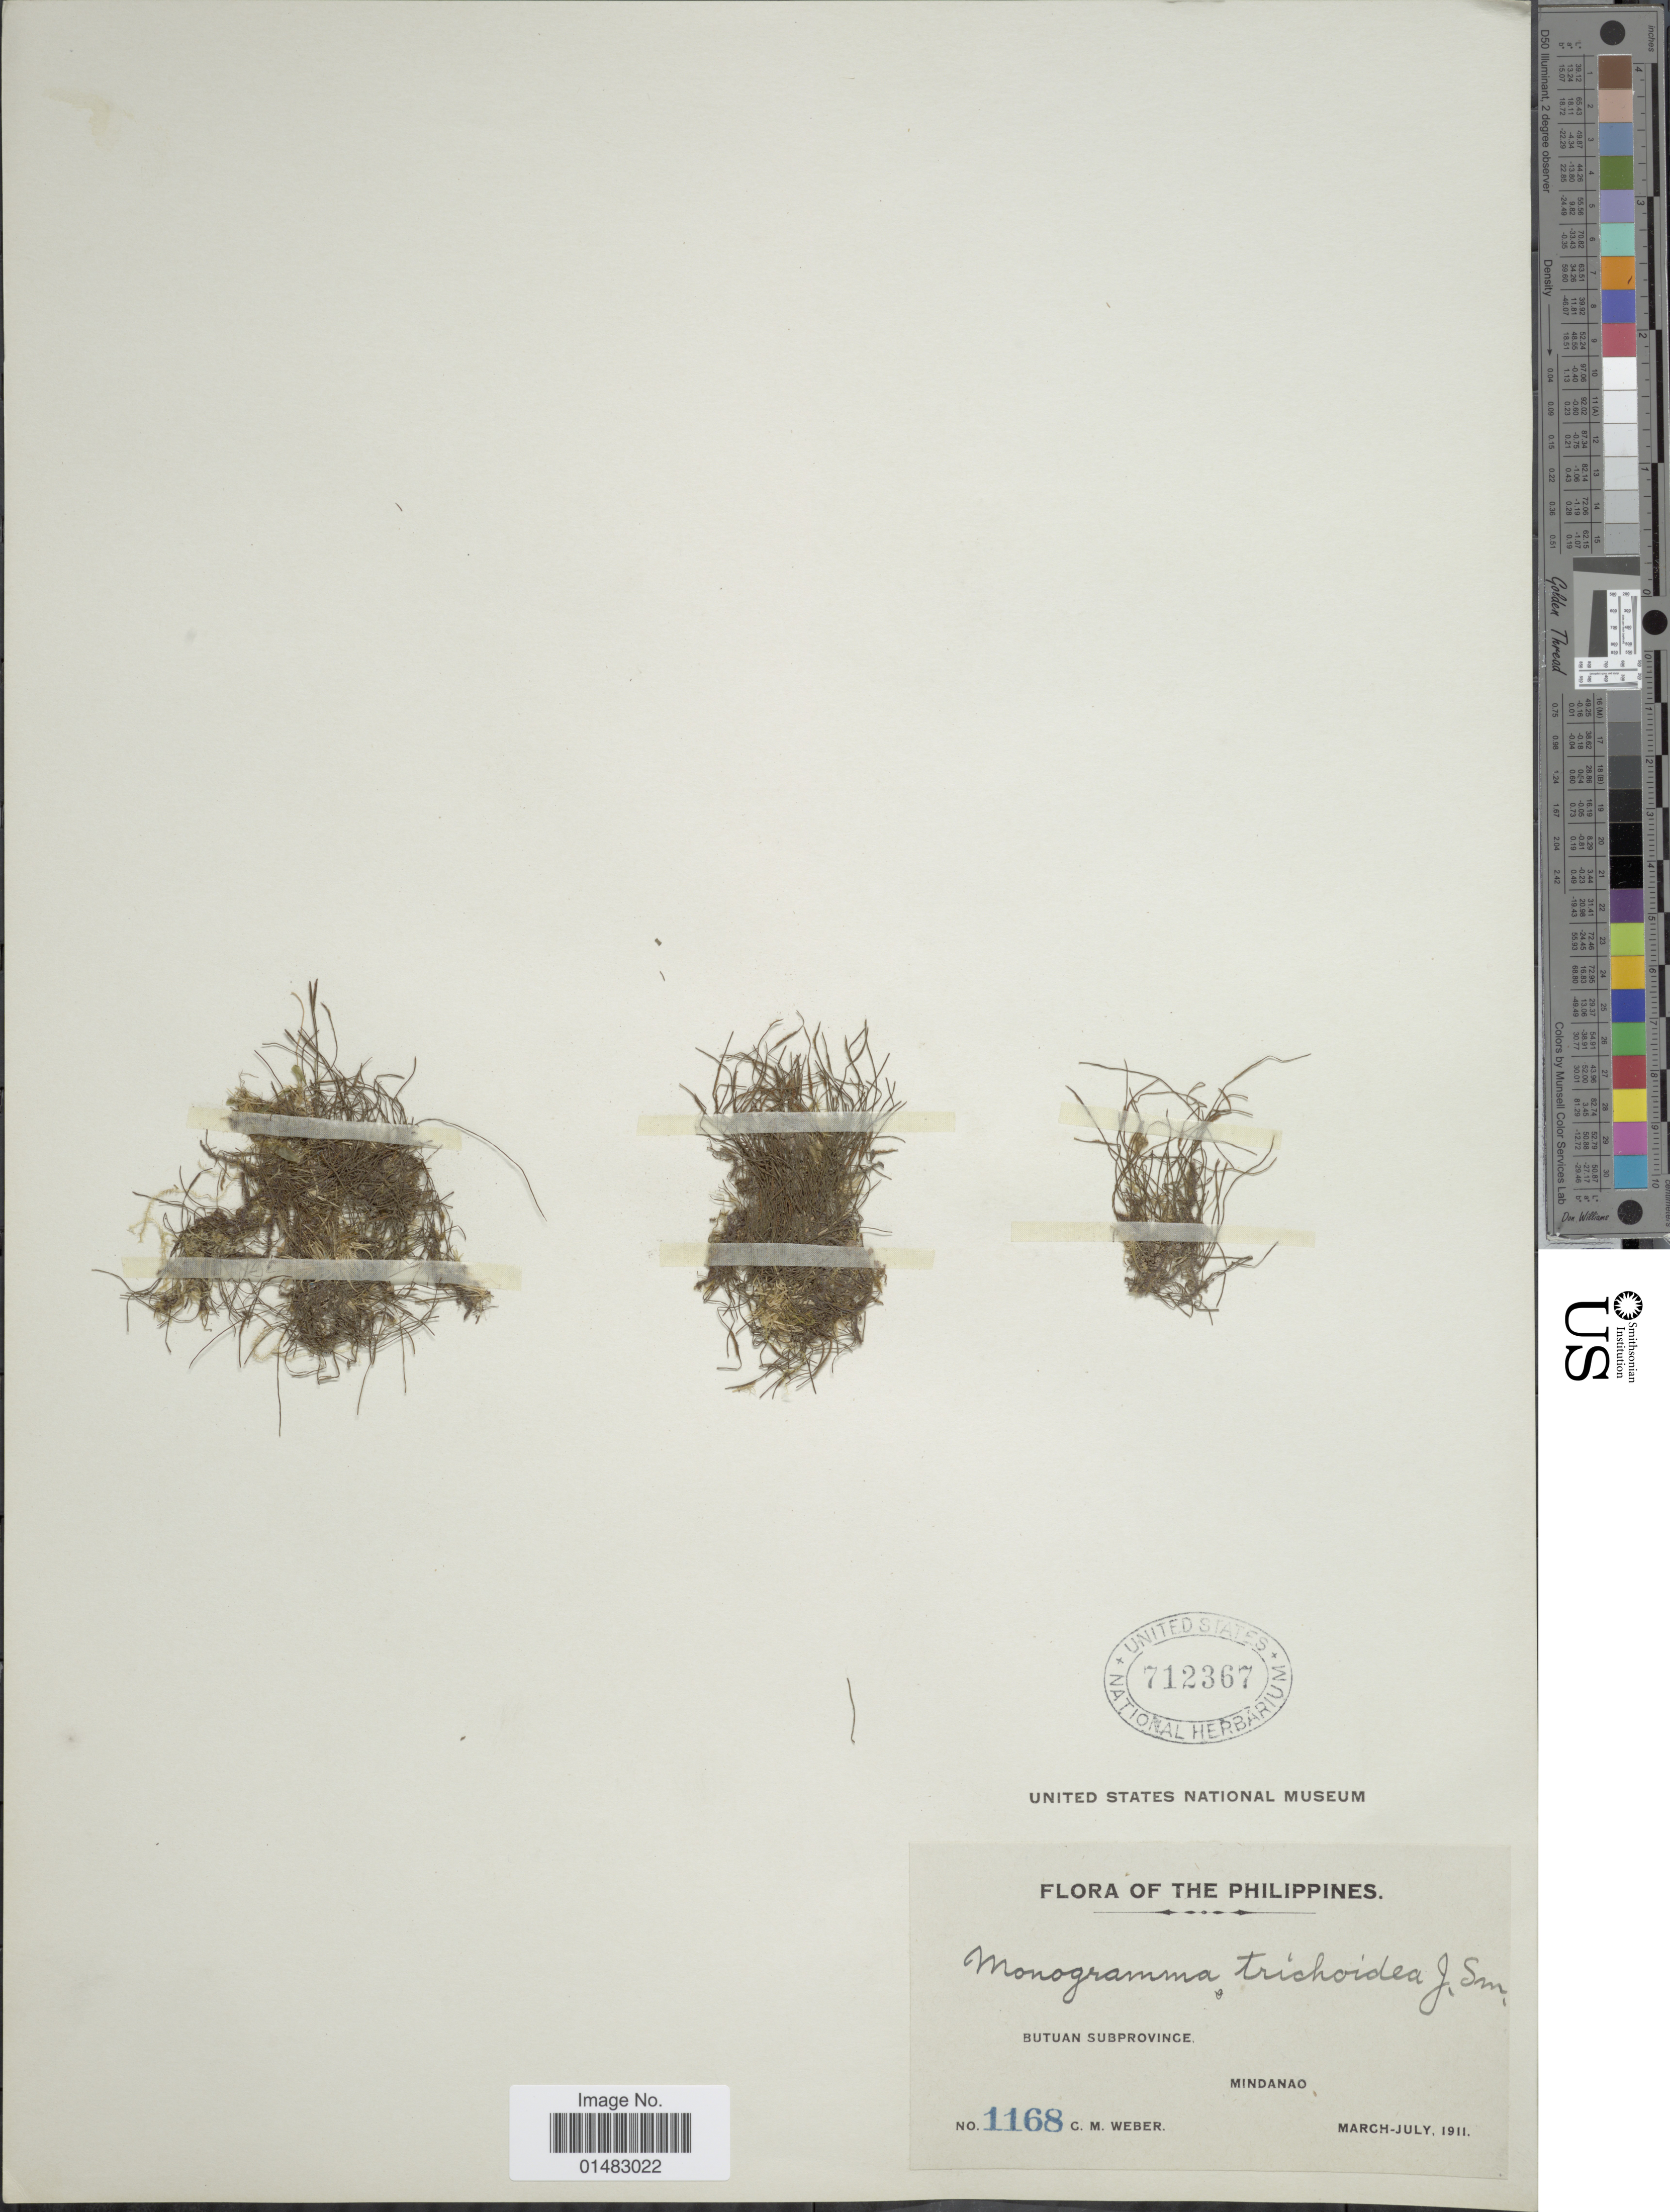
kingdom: Plantae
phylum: Tracheophyta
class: Polypodiopsida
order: Polypodiales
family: Pteridaceae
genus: Monogramma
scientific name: Monogramma trichoidea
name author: (Fée) Hook. & Baker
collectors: C. M. Weber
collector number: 1168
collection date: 1911-03/1911-07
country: Philippines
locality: Butuan Subprovince, Mindanao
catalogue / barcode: US 712367